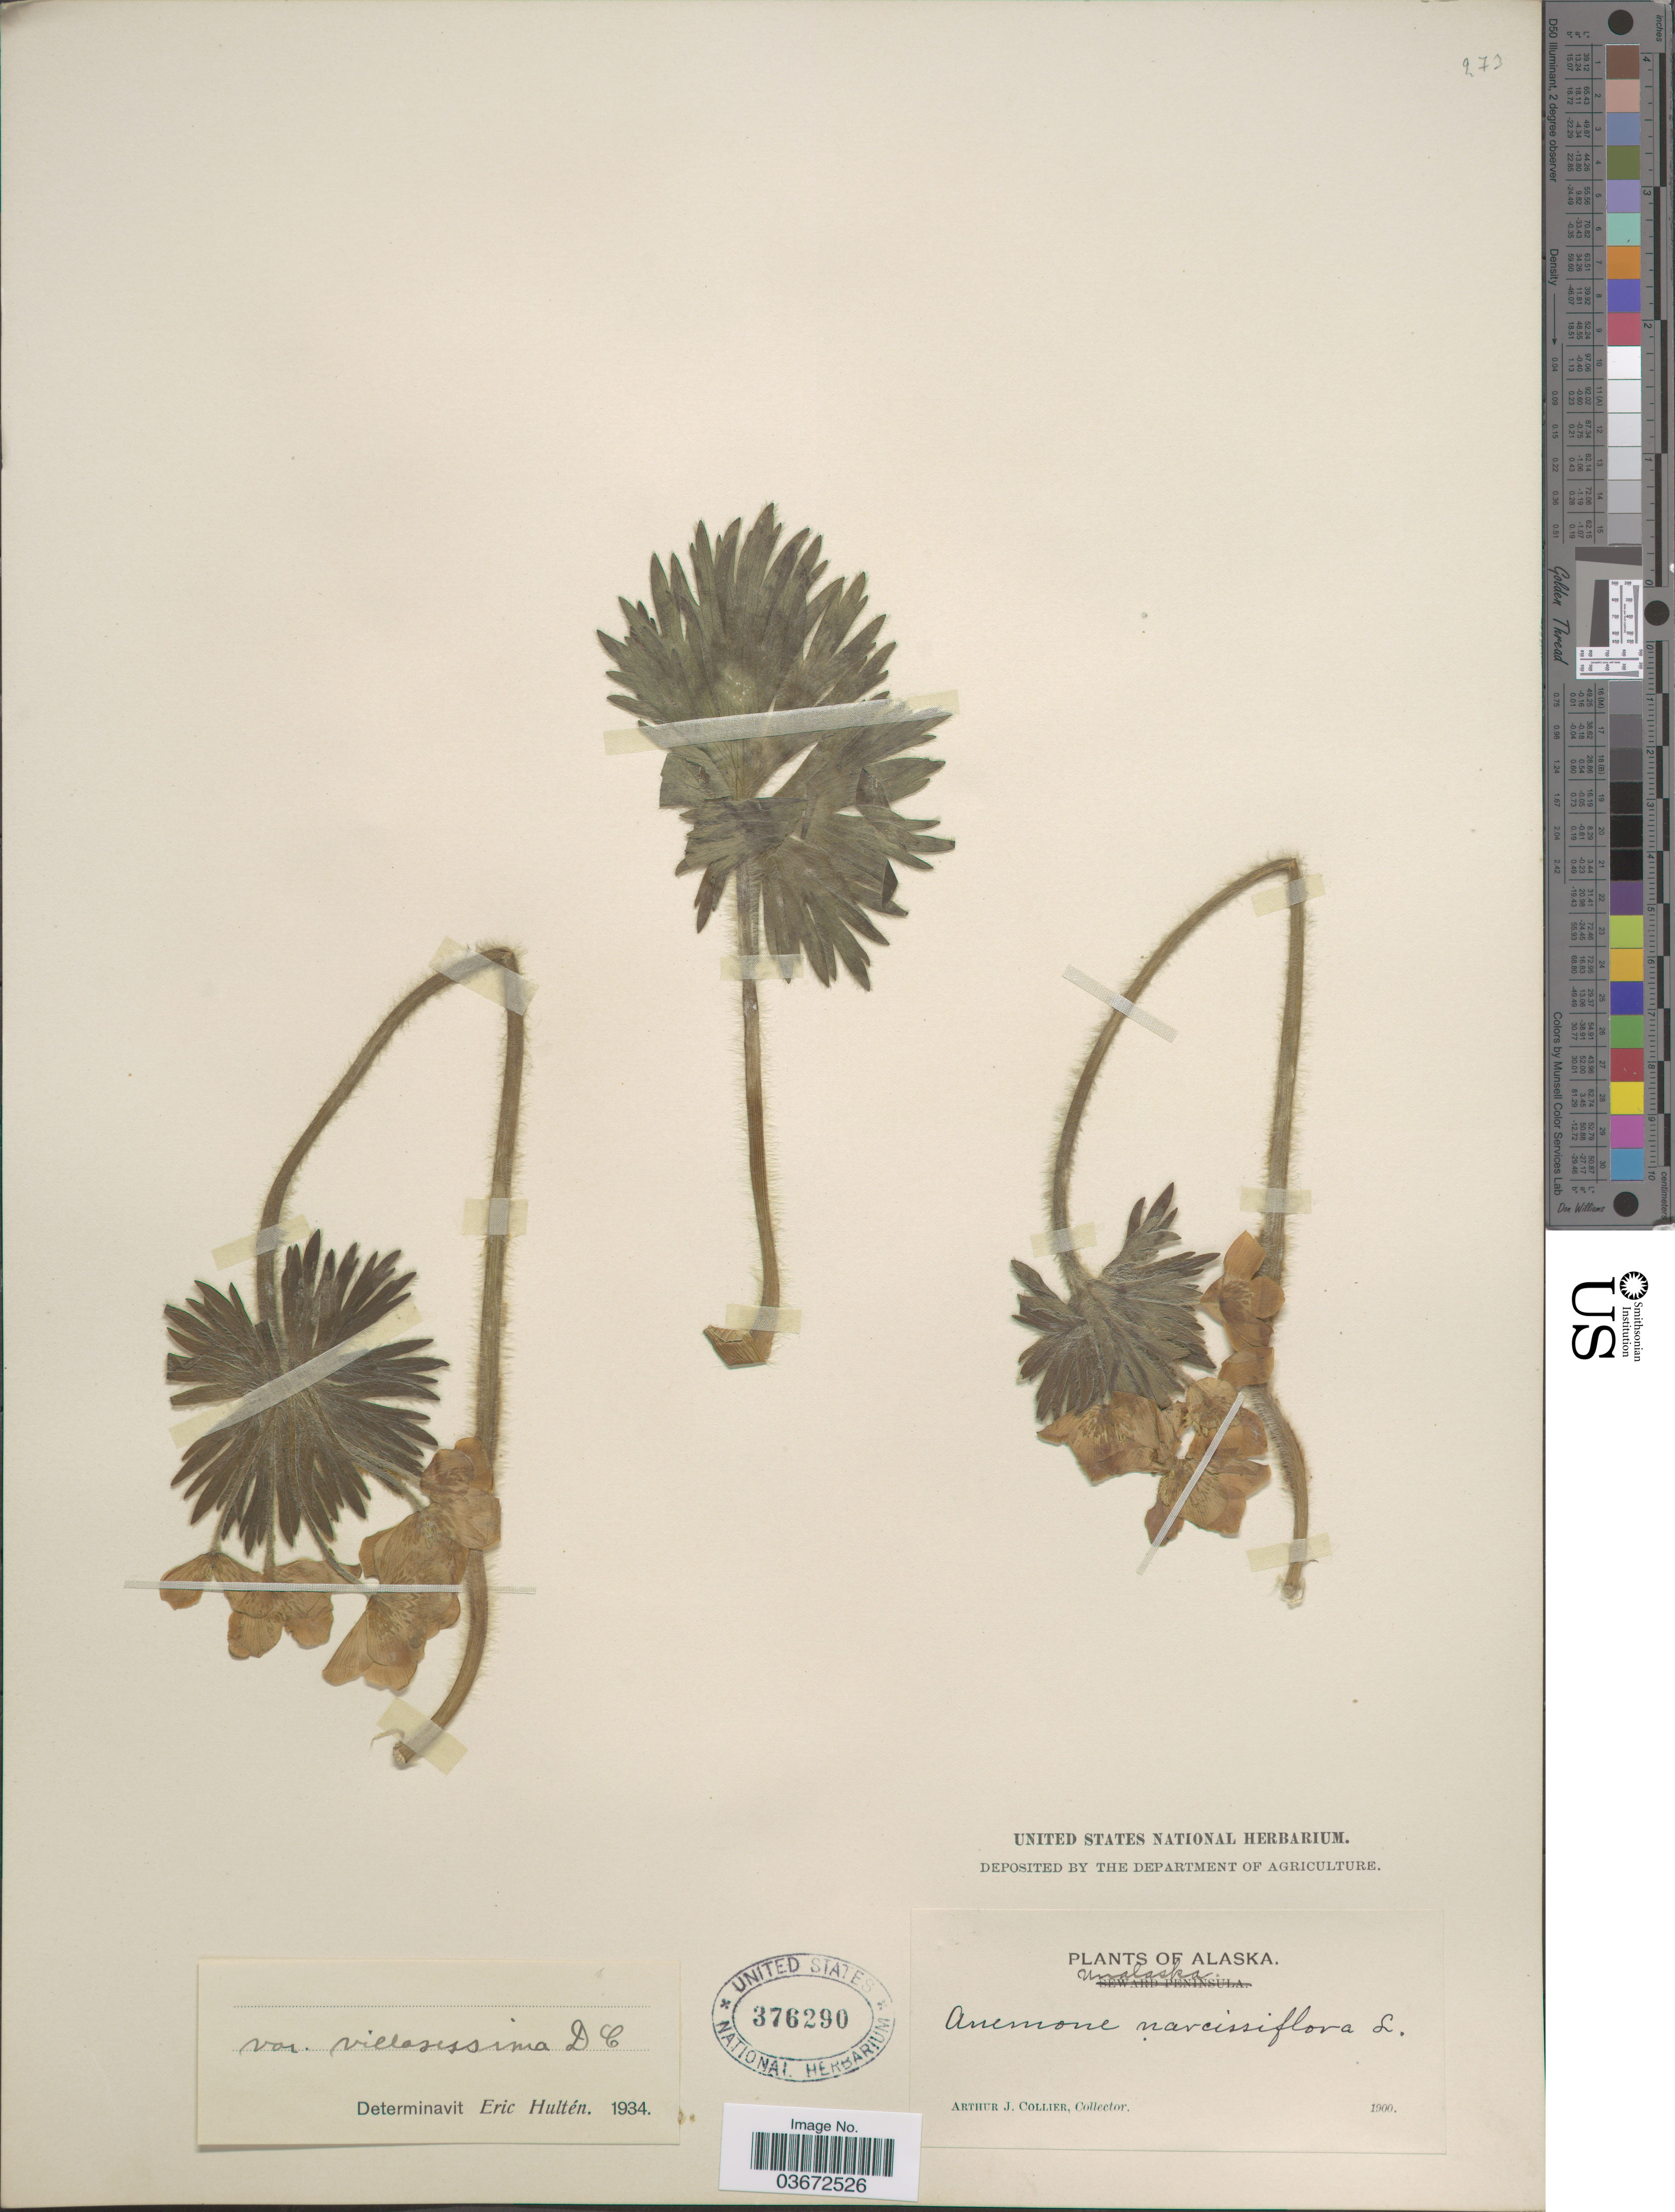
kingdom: Plantae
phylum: Tracheophyta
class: Magnoliopsida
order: Ranunculales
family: Ranunculaceae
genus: Anemone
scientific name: Anemone narcissiflora var. villosissima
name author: DC.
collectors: A. Collier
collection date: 1900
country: United States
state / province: Alaska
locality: Unalaska.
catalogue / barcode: US 376290